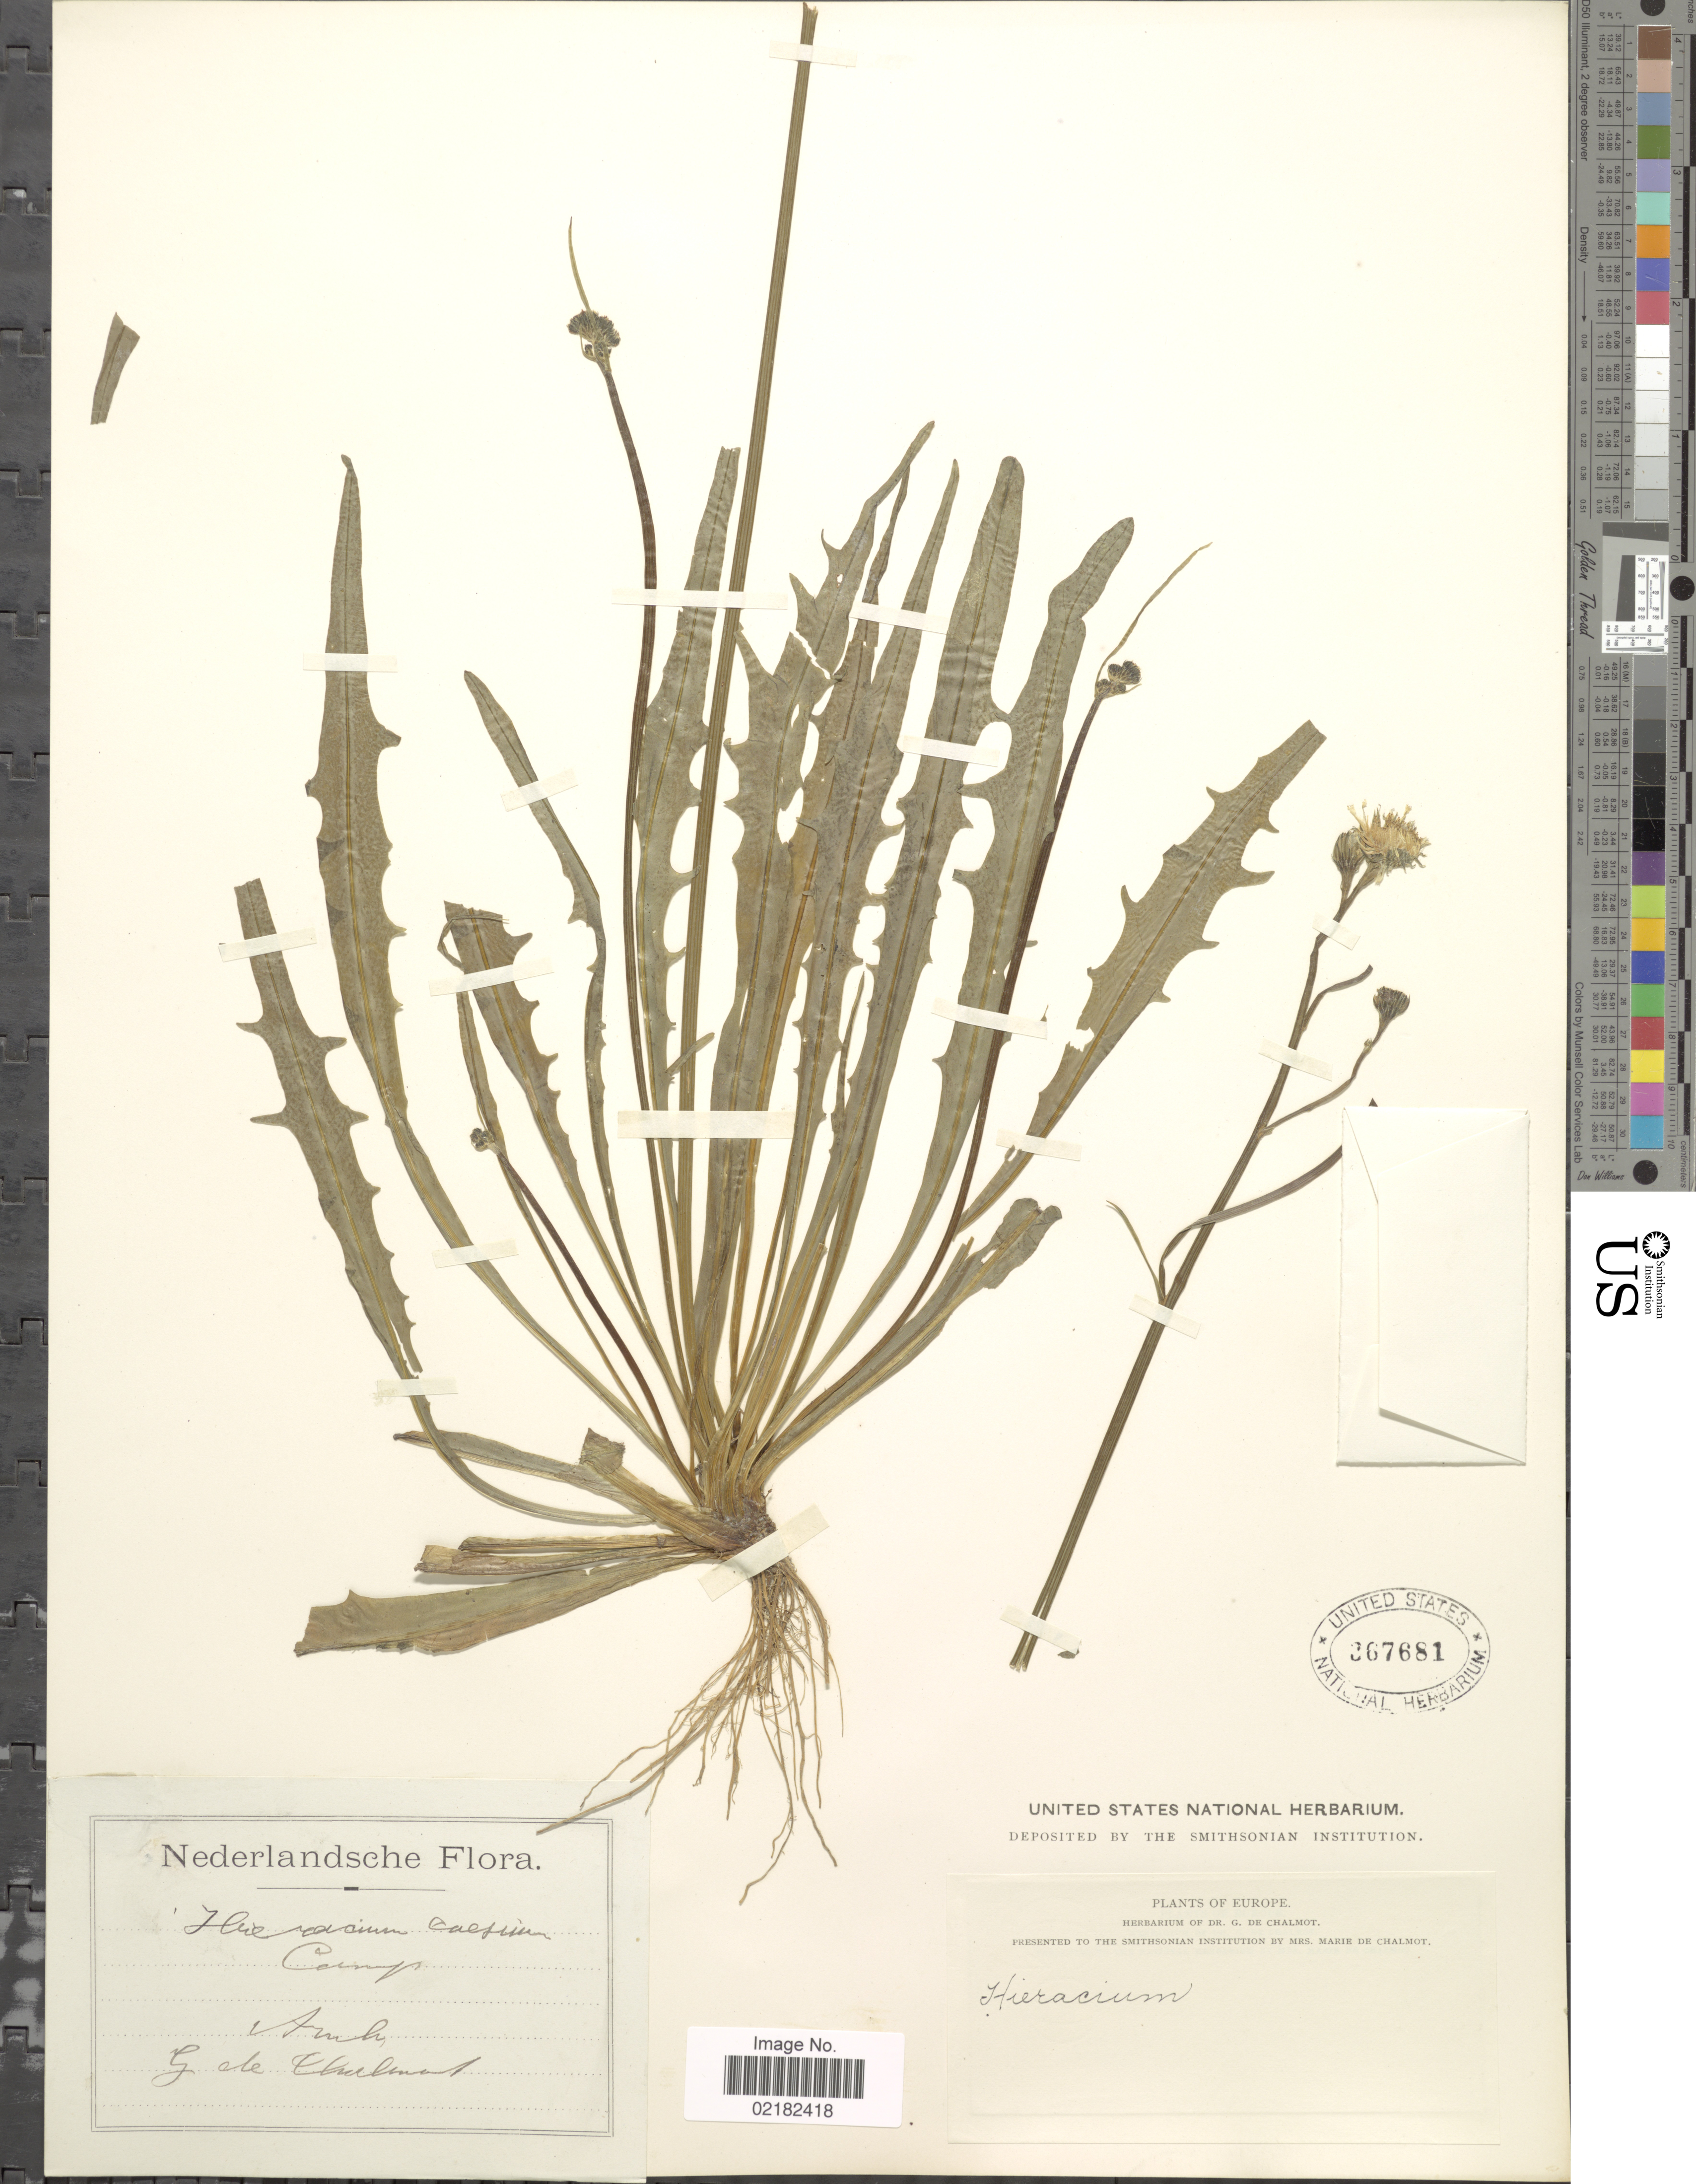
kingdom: Plantae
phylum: Tracheophyta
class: Magnoliopsida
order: Asterales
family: Asteraceae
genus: Hieracium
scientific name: Hieracium caesium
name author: (Fr.) Fr.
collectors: G. de Chalmot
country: Netherlands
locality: Arnh.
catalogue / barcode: US 367681